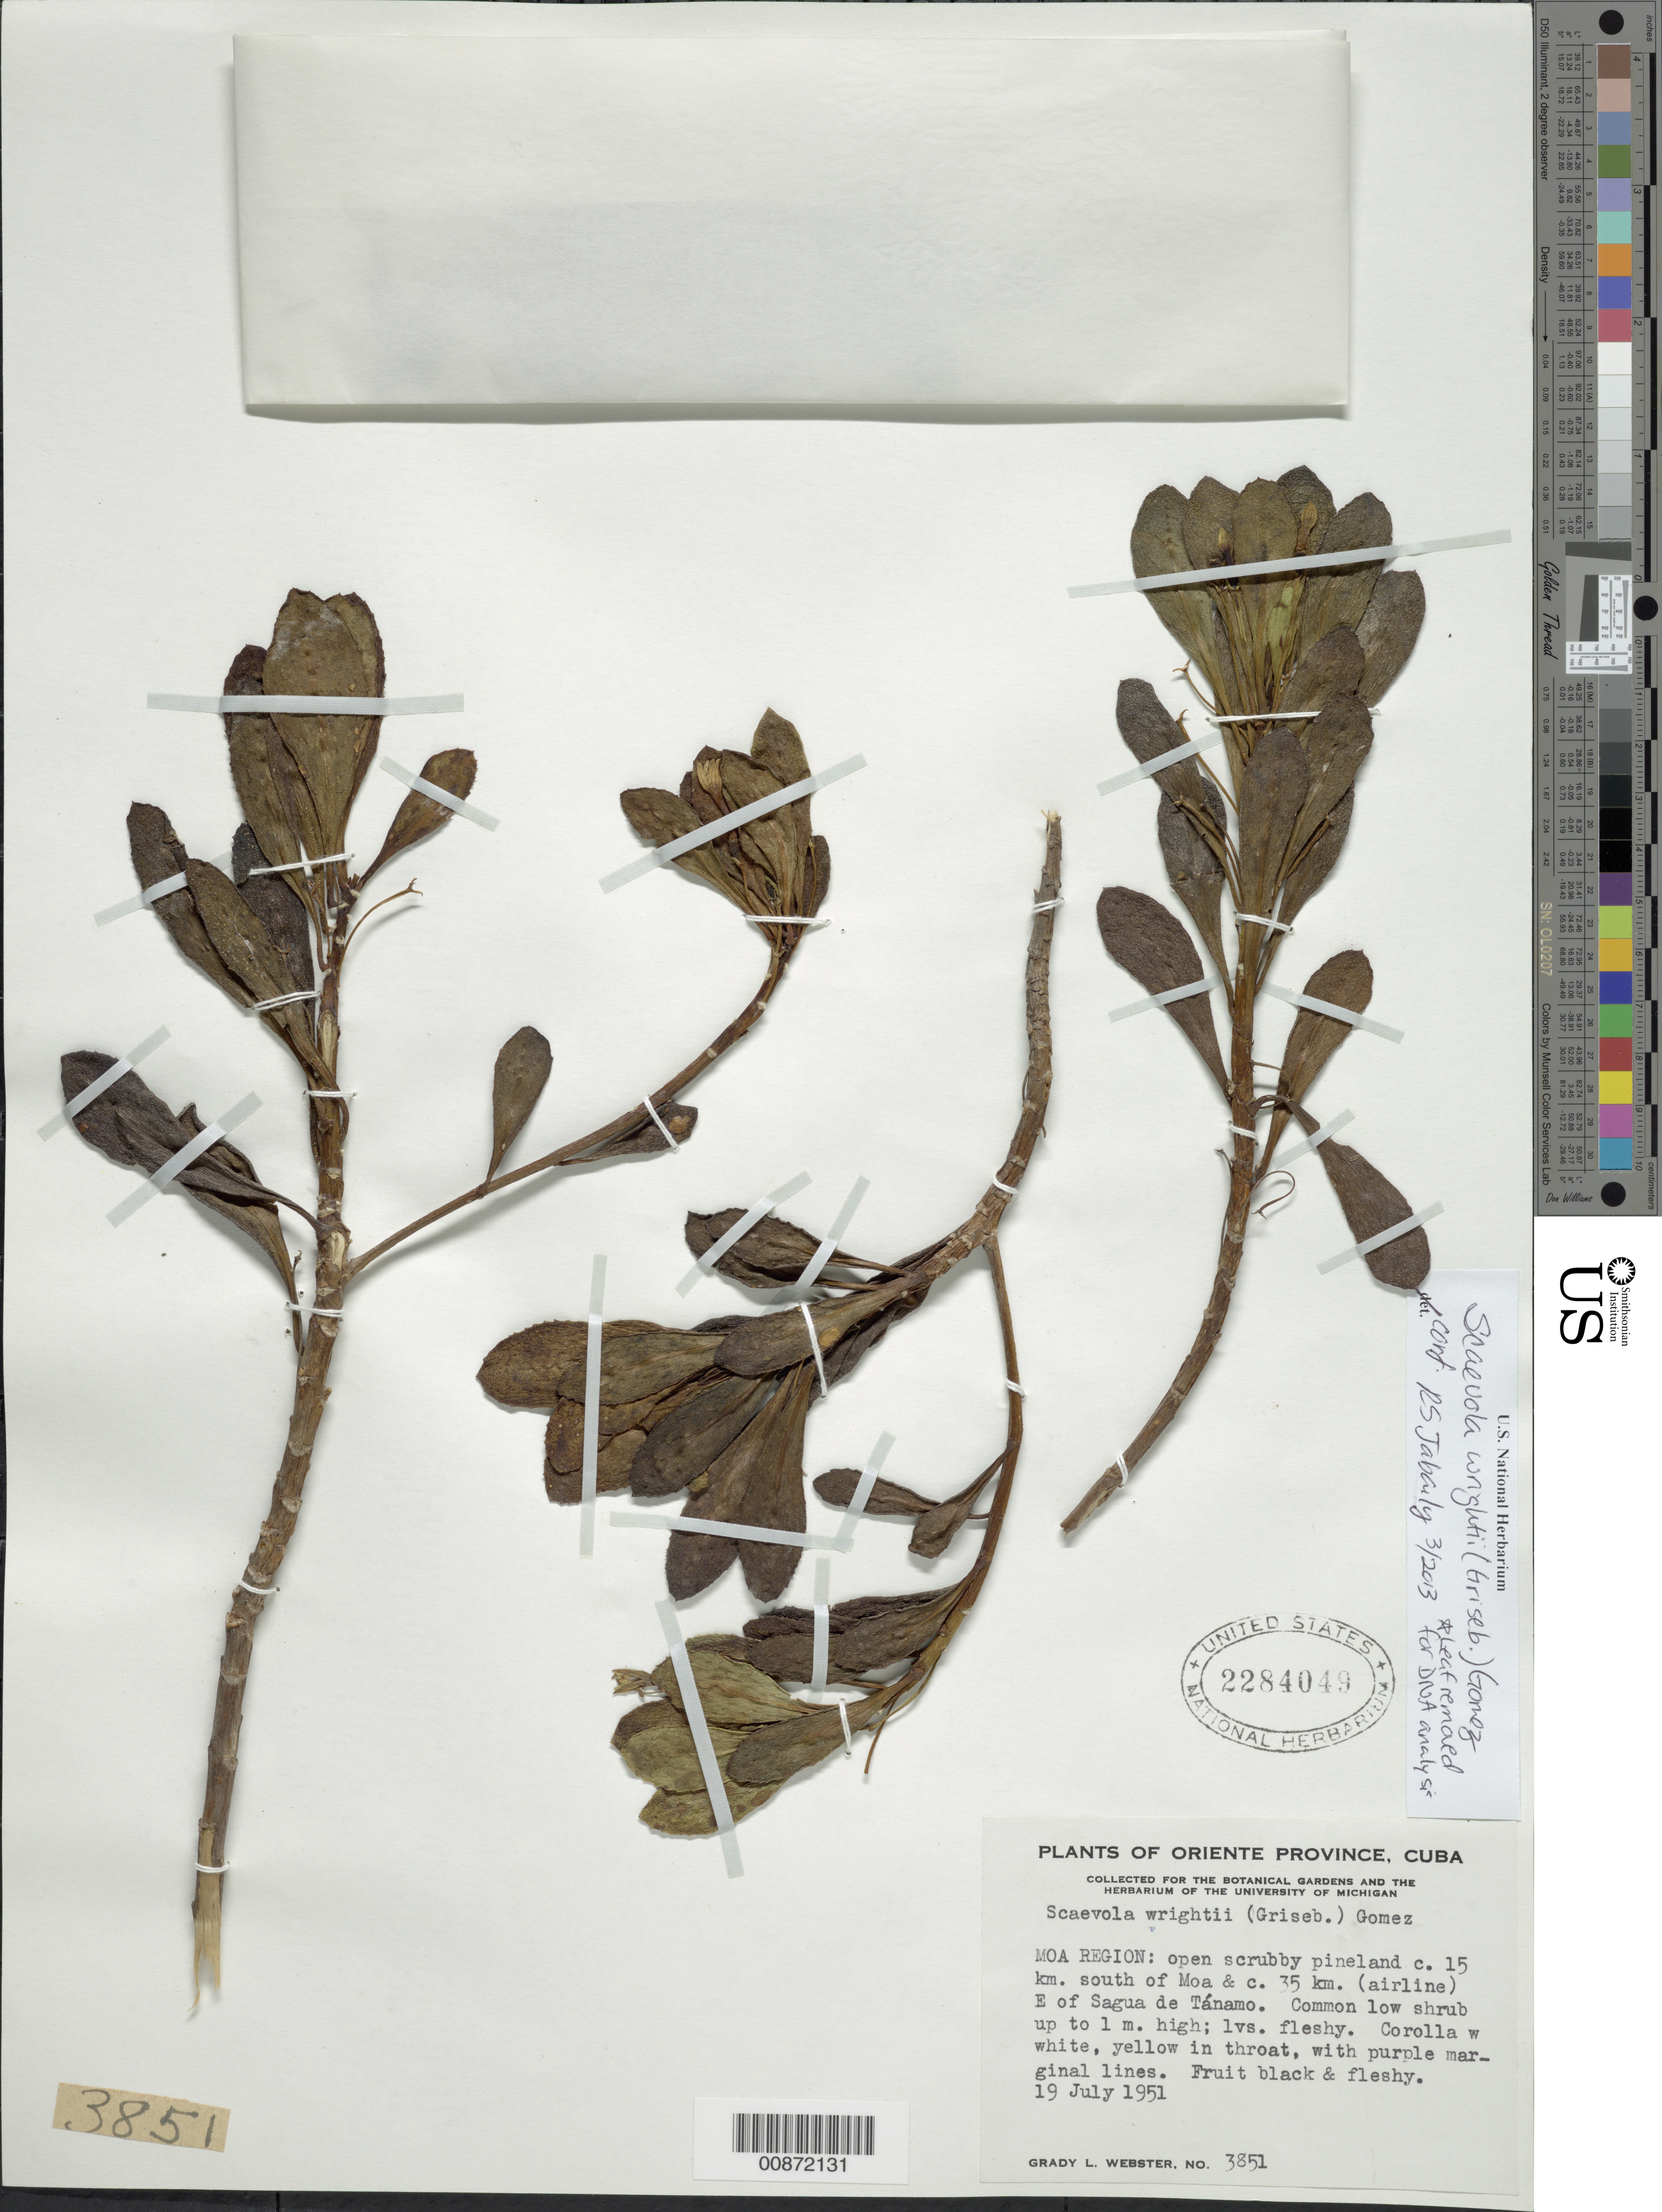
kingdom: Plantae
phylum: Tracheophyta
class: Magnoliopsida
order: Asterales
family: Goodeniaceae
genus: Scaevola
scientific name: Scaevola wrightii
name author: (Griseb.) M. Gómez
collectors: G. L. Webster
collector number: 3851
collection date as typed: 19 Jul 1951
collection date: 1951-07-19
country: Cuba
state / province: Oriente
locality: Moa Region: c. 15 km south of Moa and c. 35 km (airline) E of Sagua de Tánamo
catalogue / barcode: US 2284049